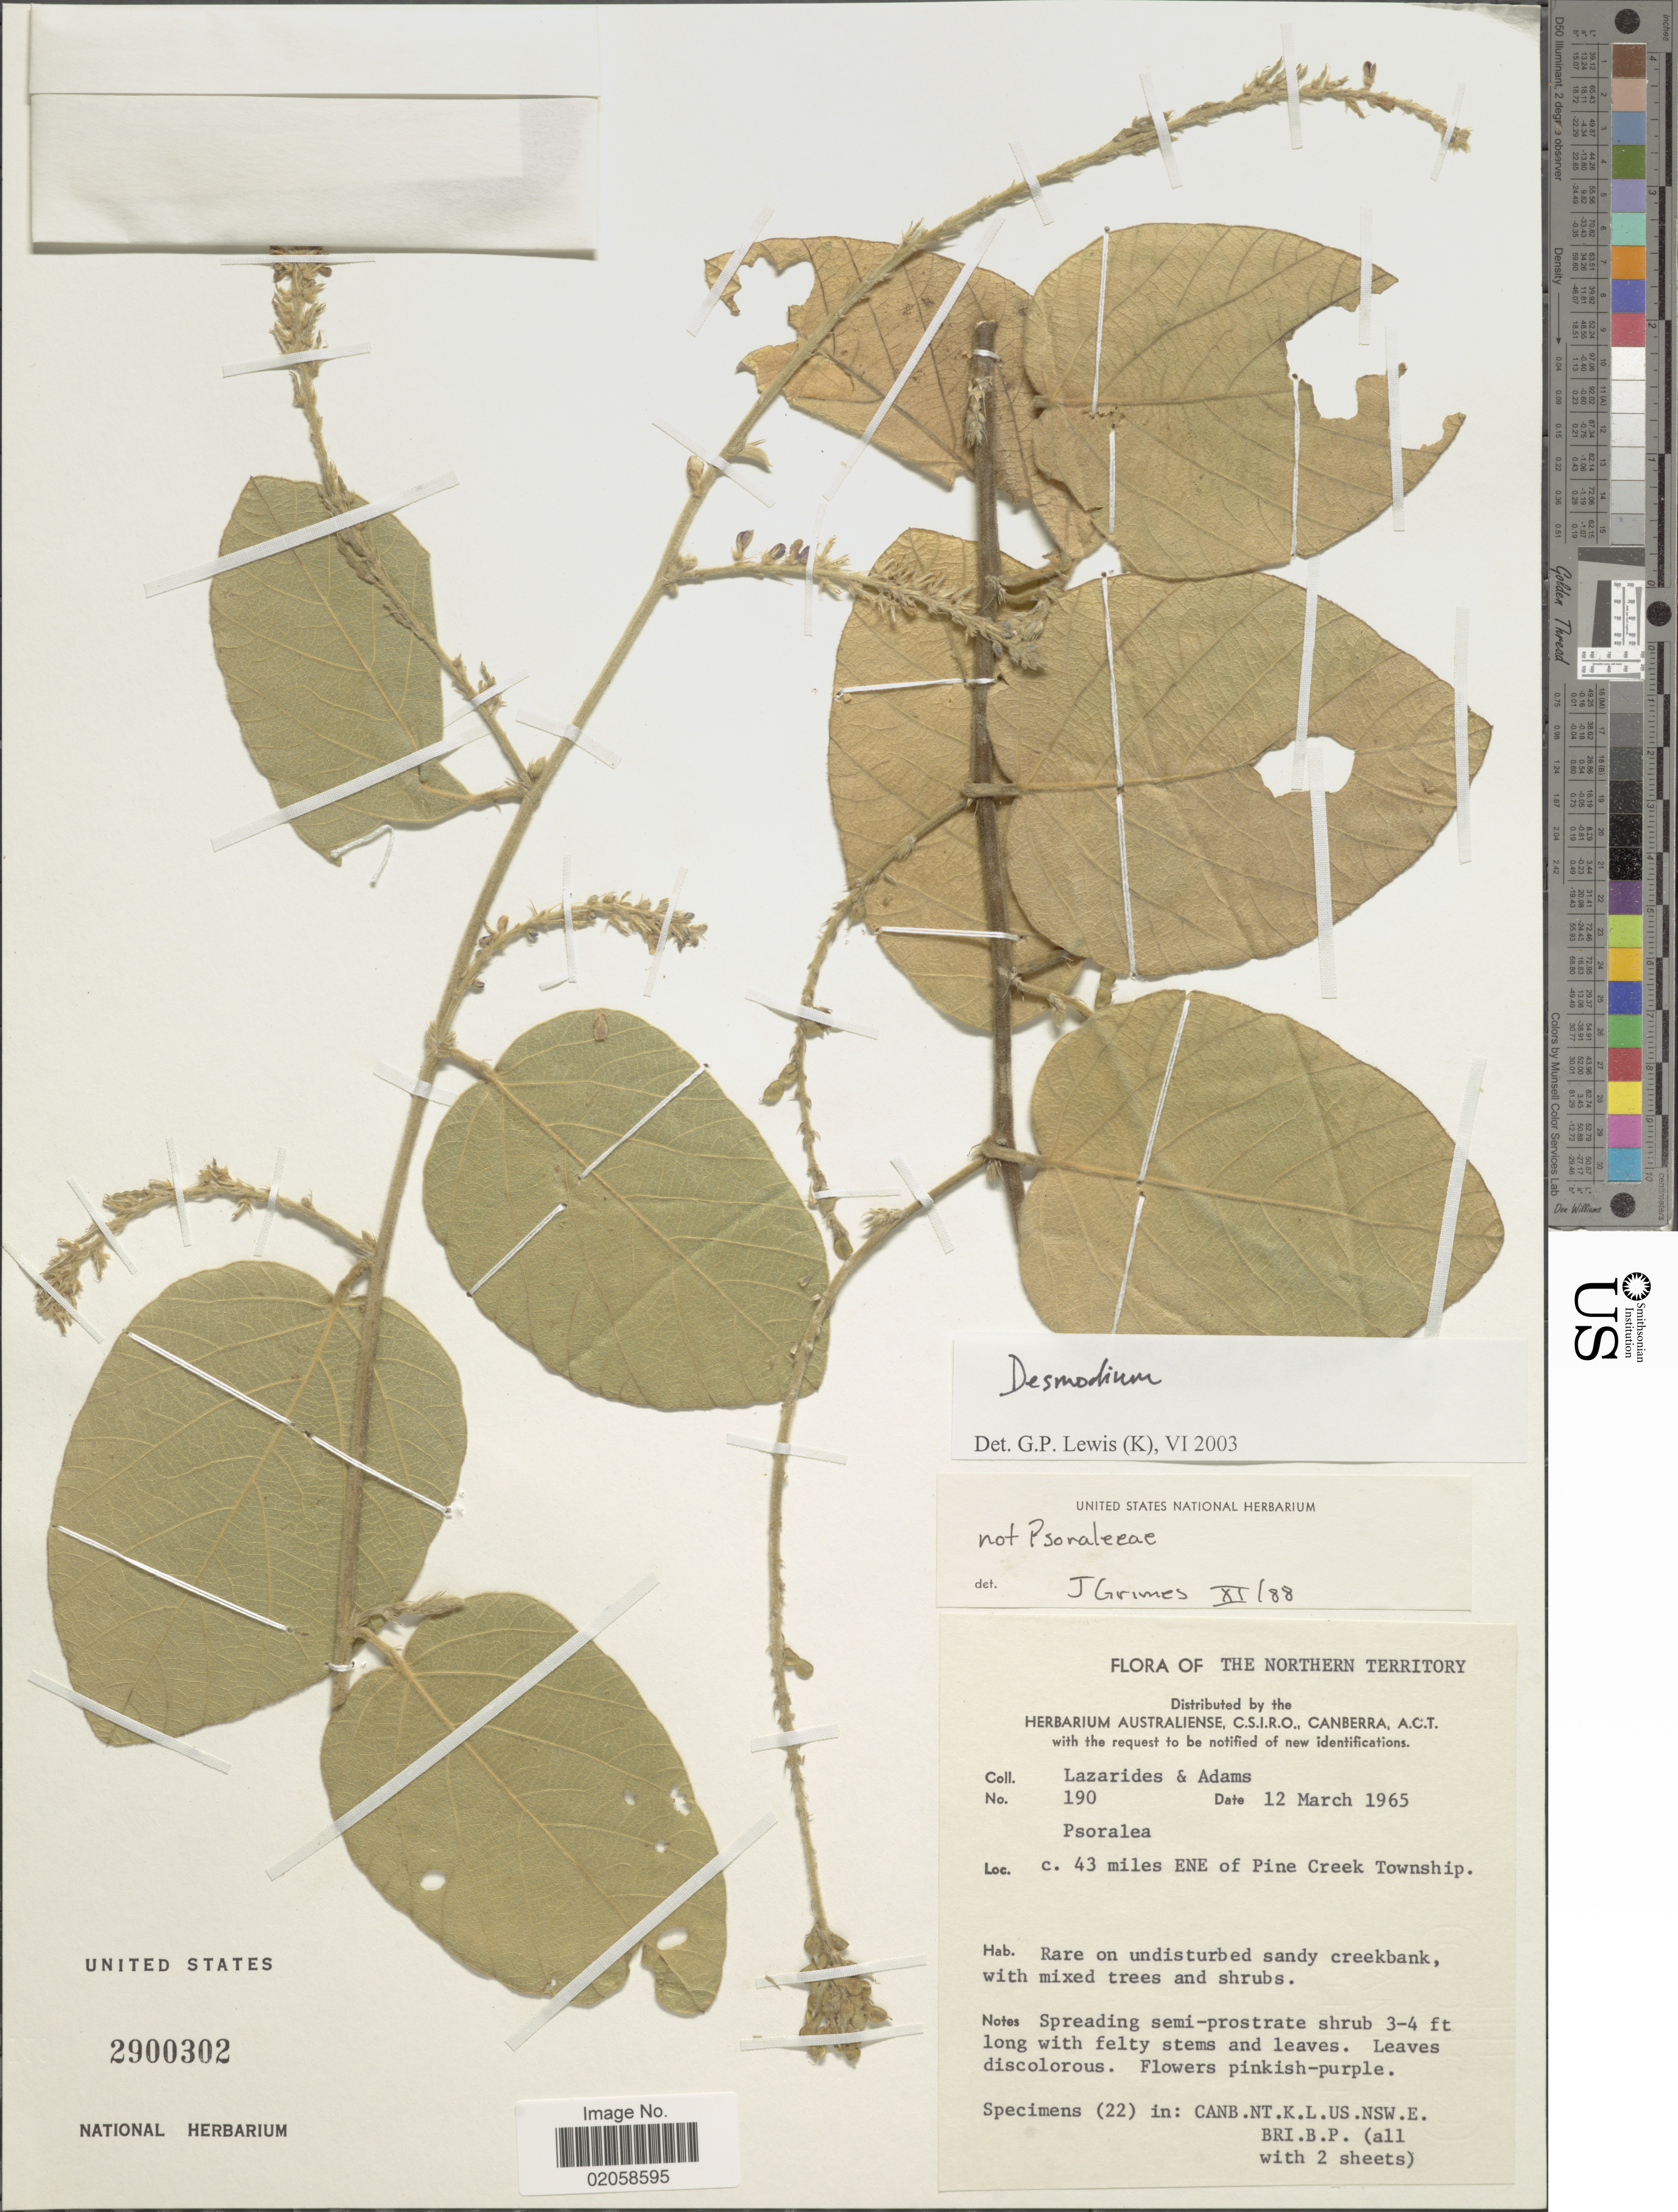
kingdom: Plantae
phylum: Tracheophyta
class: Magnoliopsida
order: Fabales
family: Fabaceae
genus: Polhillides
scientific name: Polhillides velutina subsp. velutina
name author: (Willd.) H. Ohashi & K. Ohashi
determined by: Strong, Mark T., (BOT), Smithsonian Institution - National Museum of Natural History (UNITED STATES)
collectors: M. Lazarides & Adams, --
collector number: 190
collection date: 1965-03-12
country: Australia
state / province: Northern Territory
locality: C. 43 miles ENE of Pine Creek Township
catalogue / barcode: US 2900302